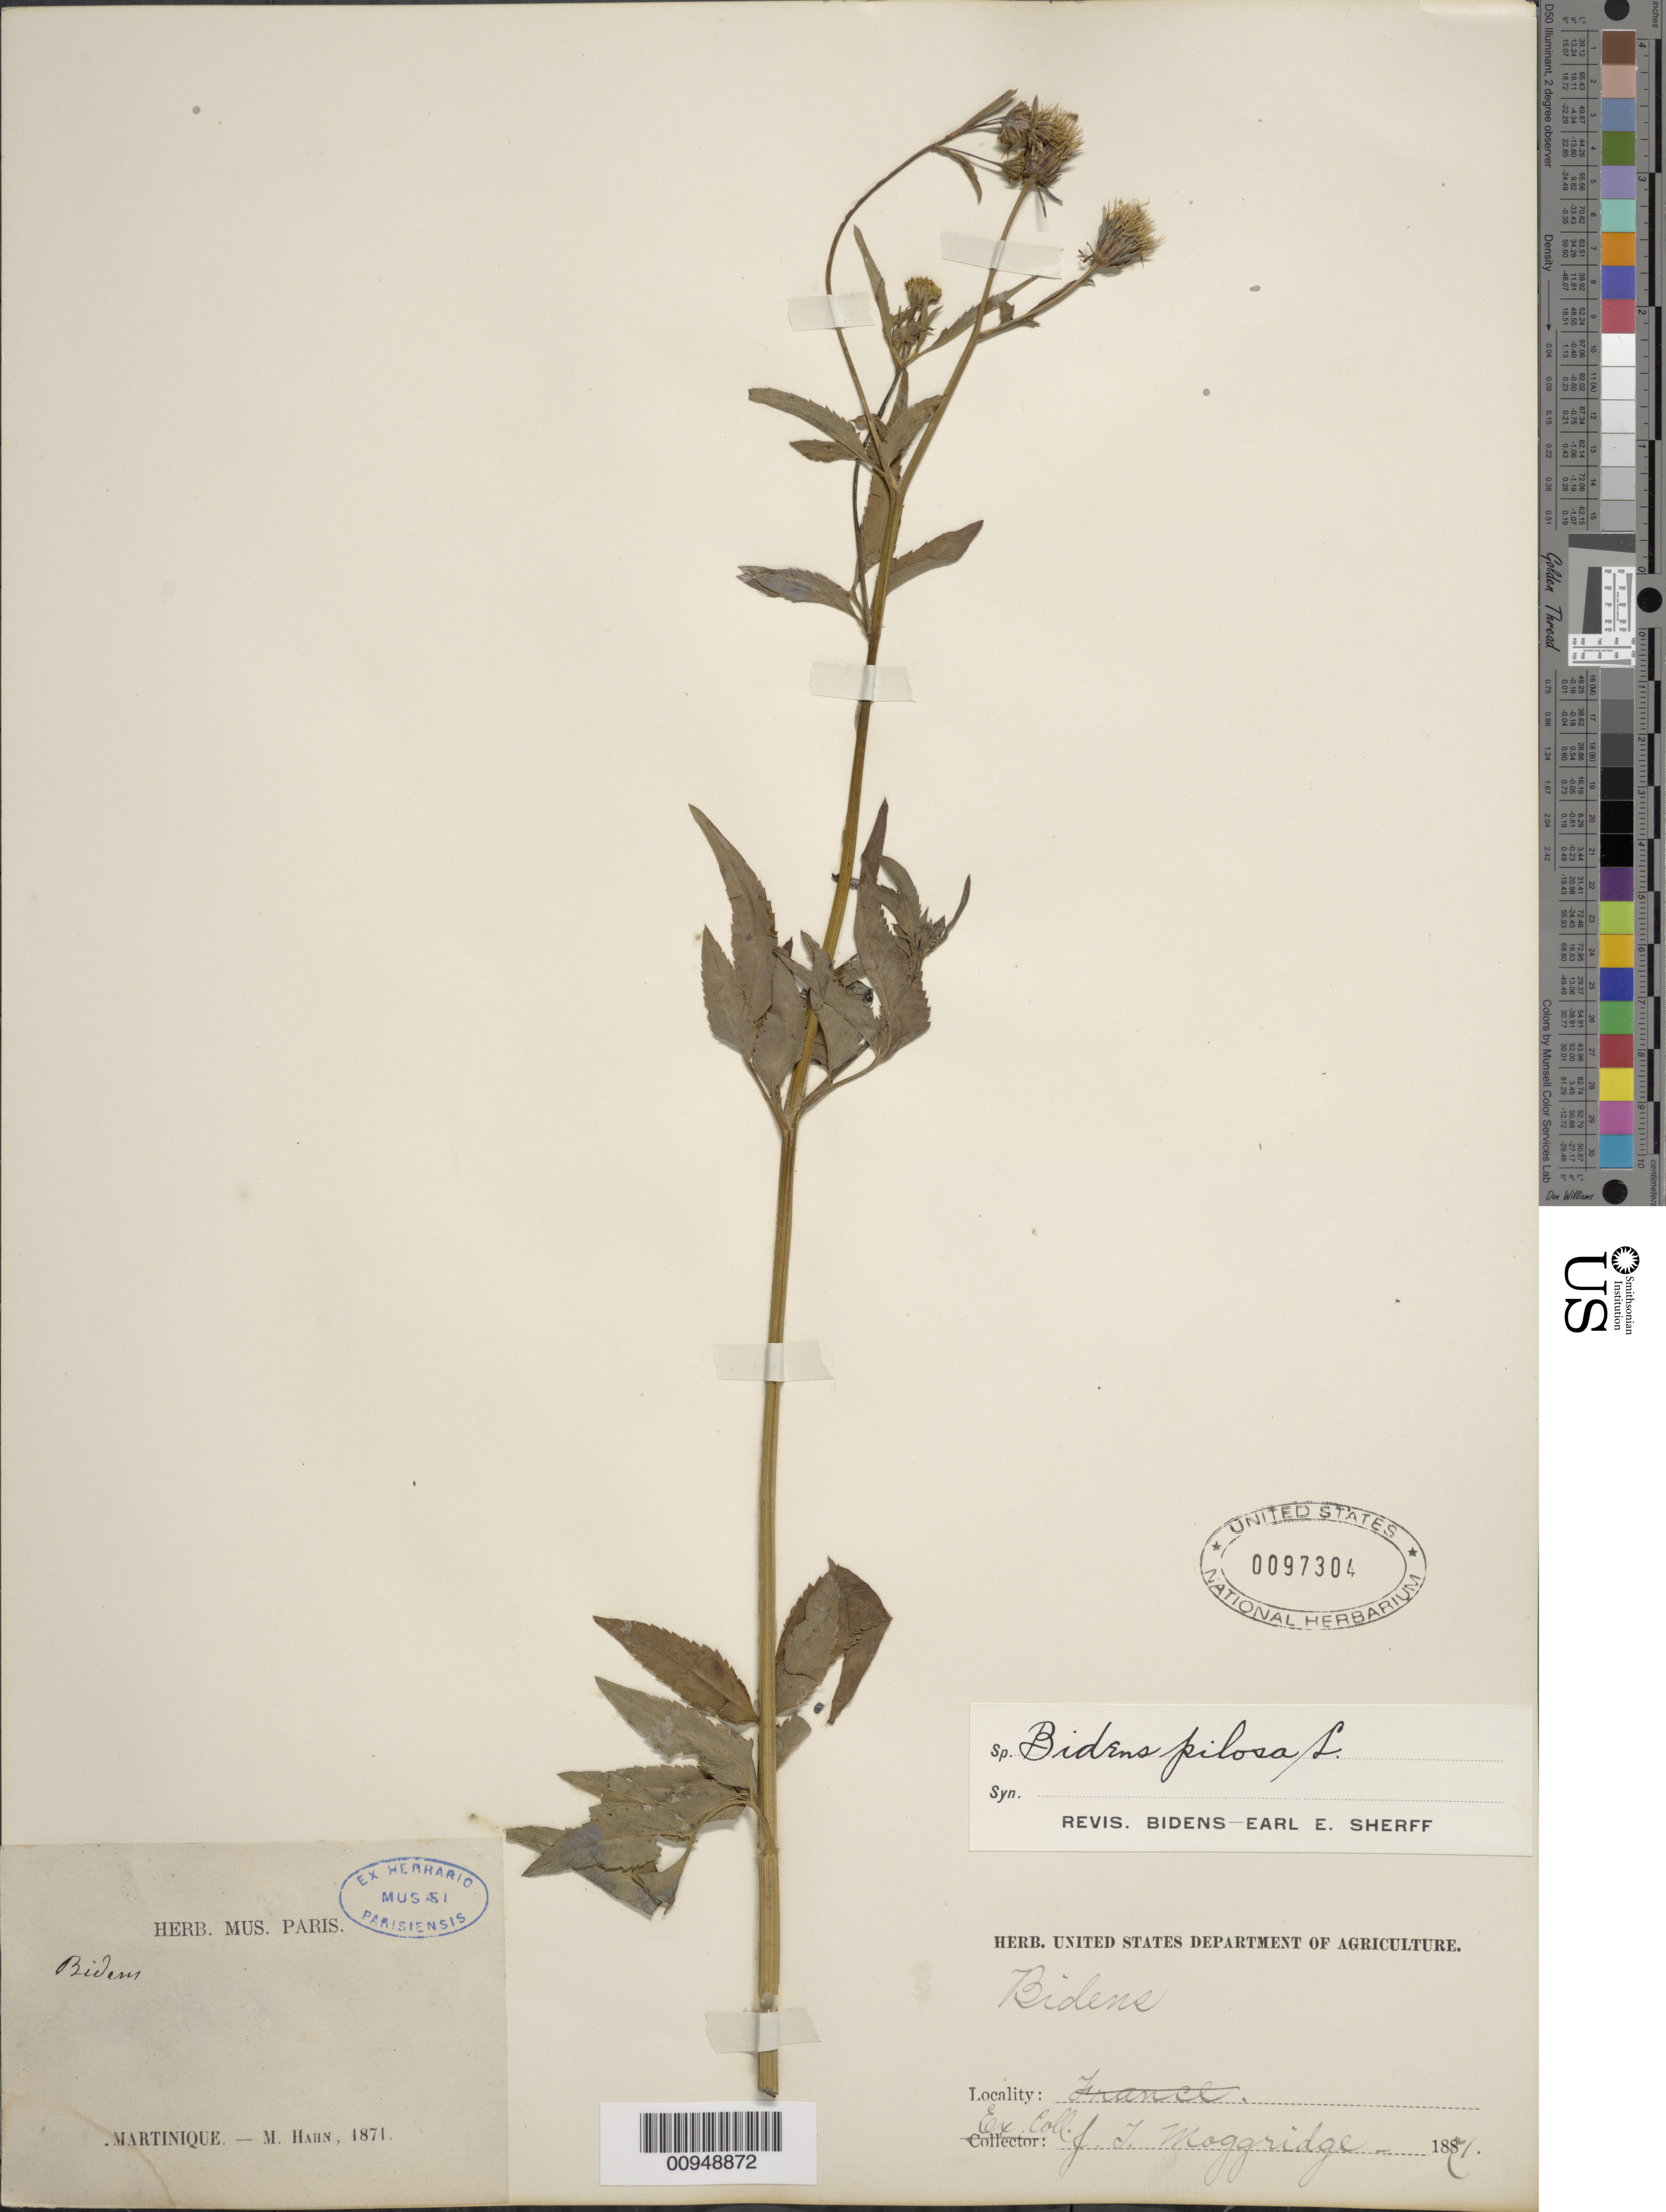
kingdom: Plantae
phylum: Tracheophyta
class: Magnoliopsida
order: Asterales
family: Asteraceae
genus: Bidens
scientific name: Bidens pilosa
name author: L.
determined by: Sherff, E. E.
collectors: M. Hahn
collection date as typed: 1871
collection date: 1871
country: Martinique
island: Martinique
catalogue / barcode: US 97304